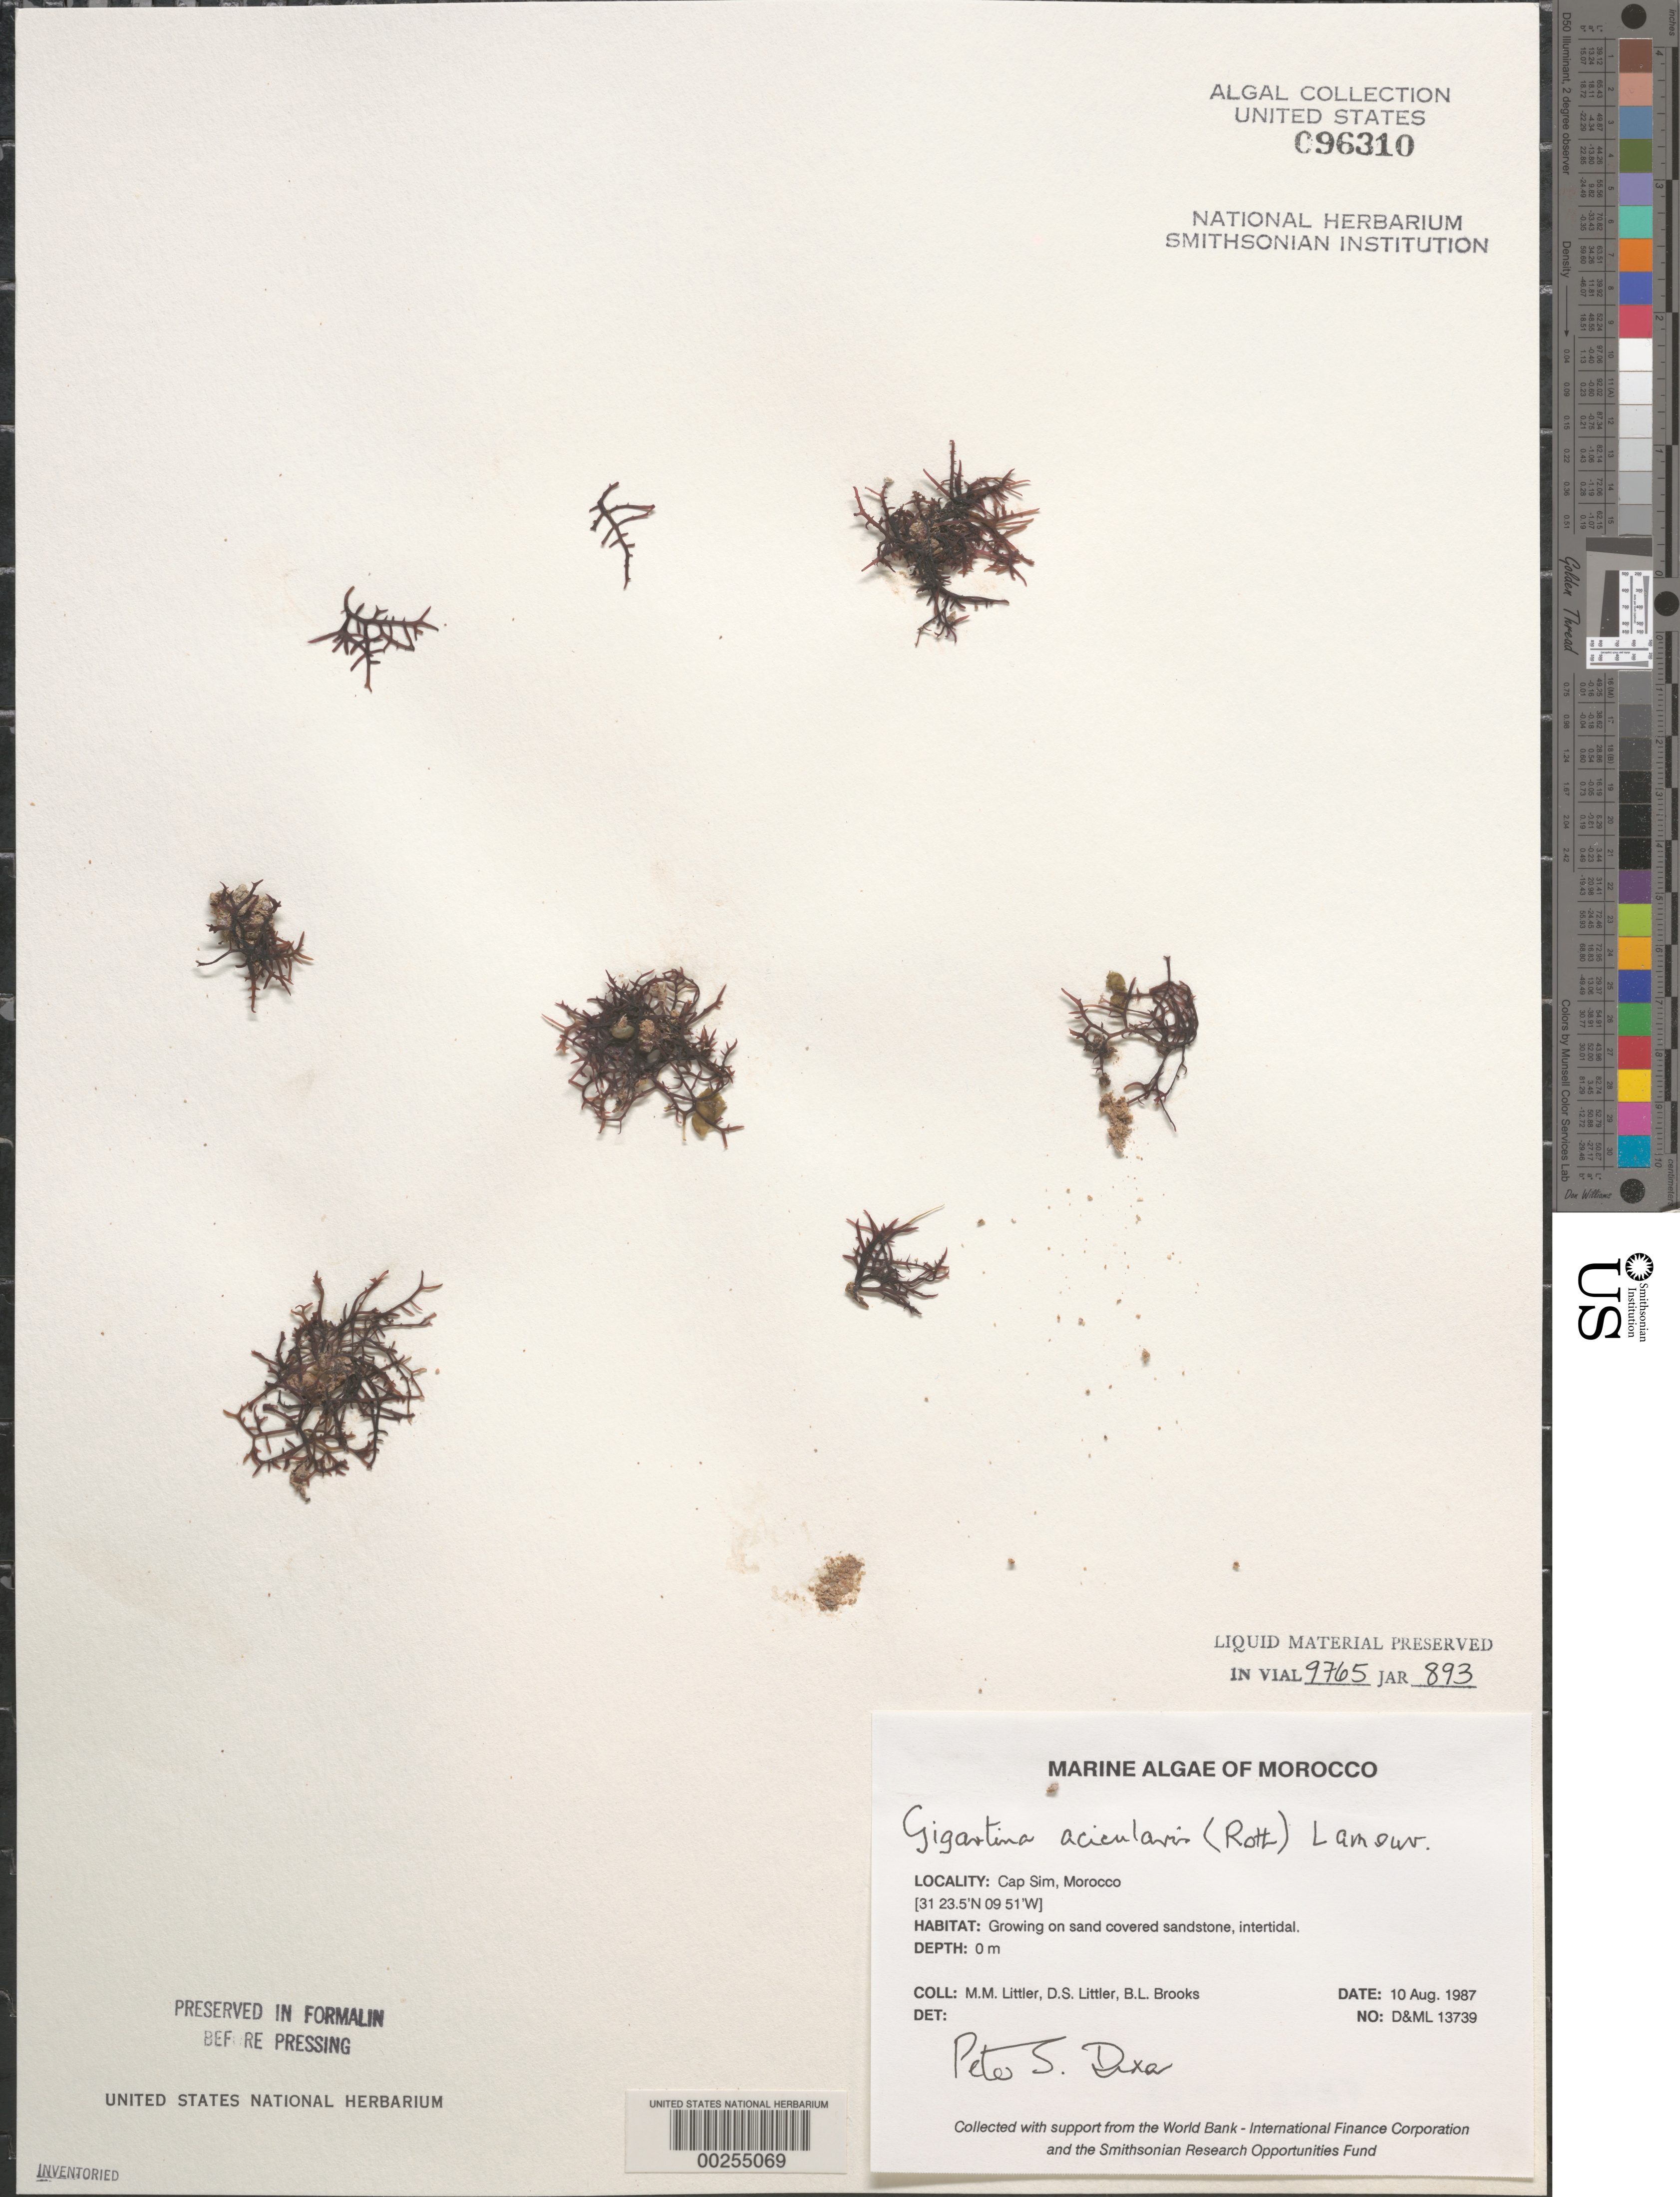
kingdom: Plantae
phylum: Rhodophyta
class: Florideophyceae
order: Gigartinales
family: Gigartinaceae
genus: Chondracanthus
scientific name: Chondracanthus acicularis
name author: (Roth) Fredericq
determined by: Algae name updating Project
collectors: M. M. Littler, D. S. Littler & B. Brooks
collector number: D&ML 13739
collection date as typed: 10 Aug 1987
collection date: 1987-08-10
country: Morocco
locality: Cap Sim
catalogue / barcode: US 96310